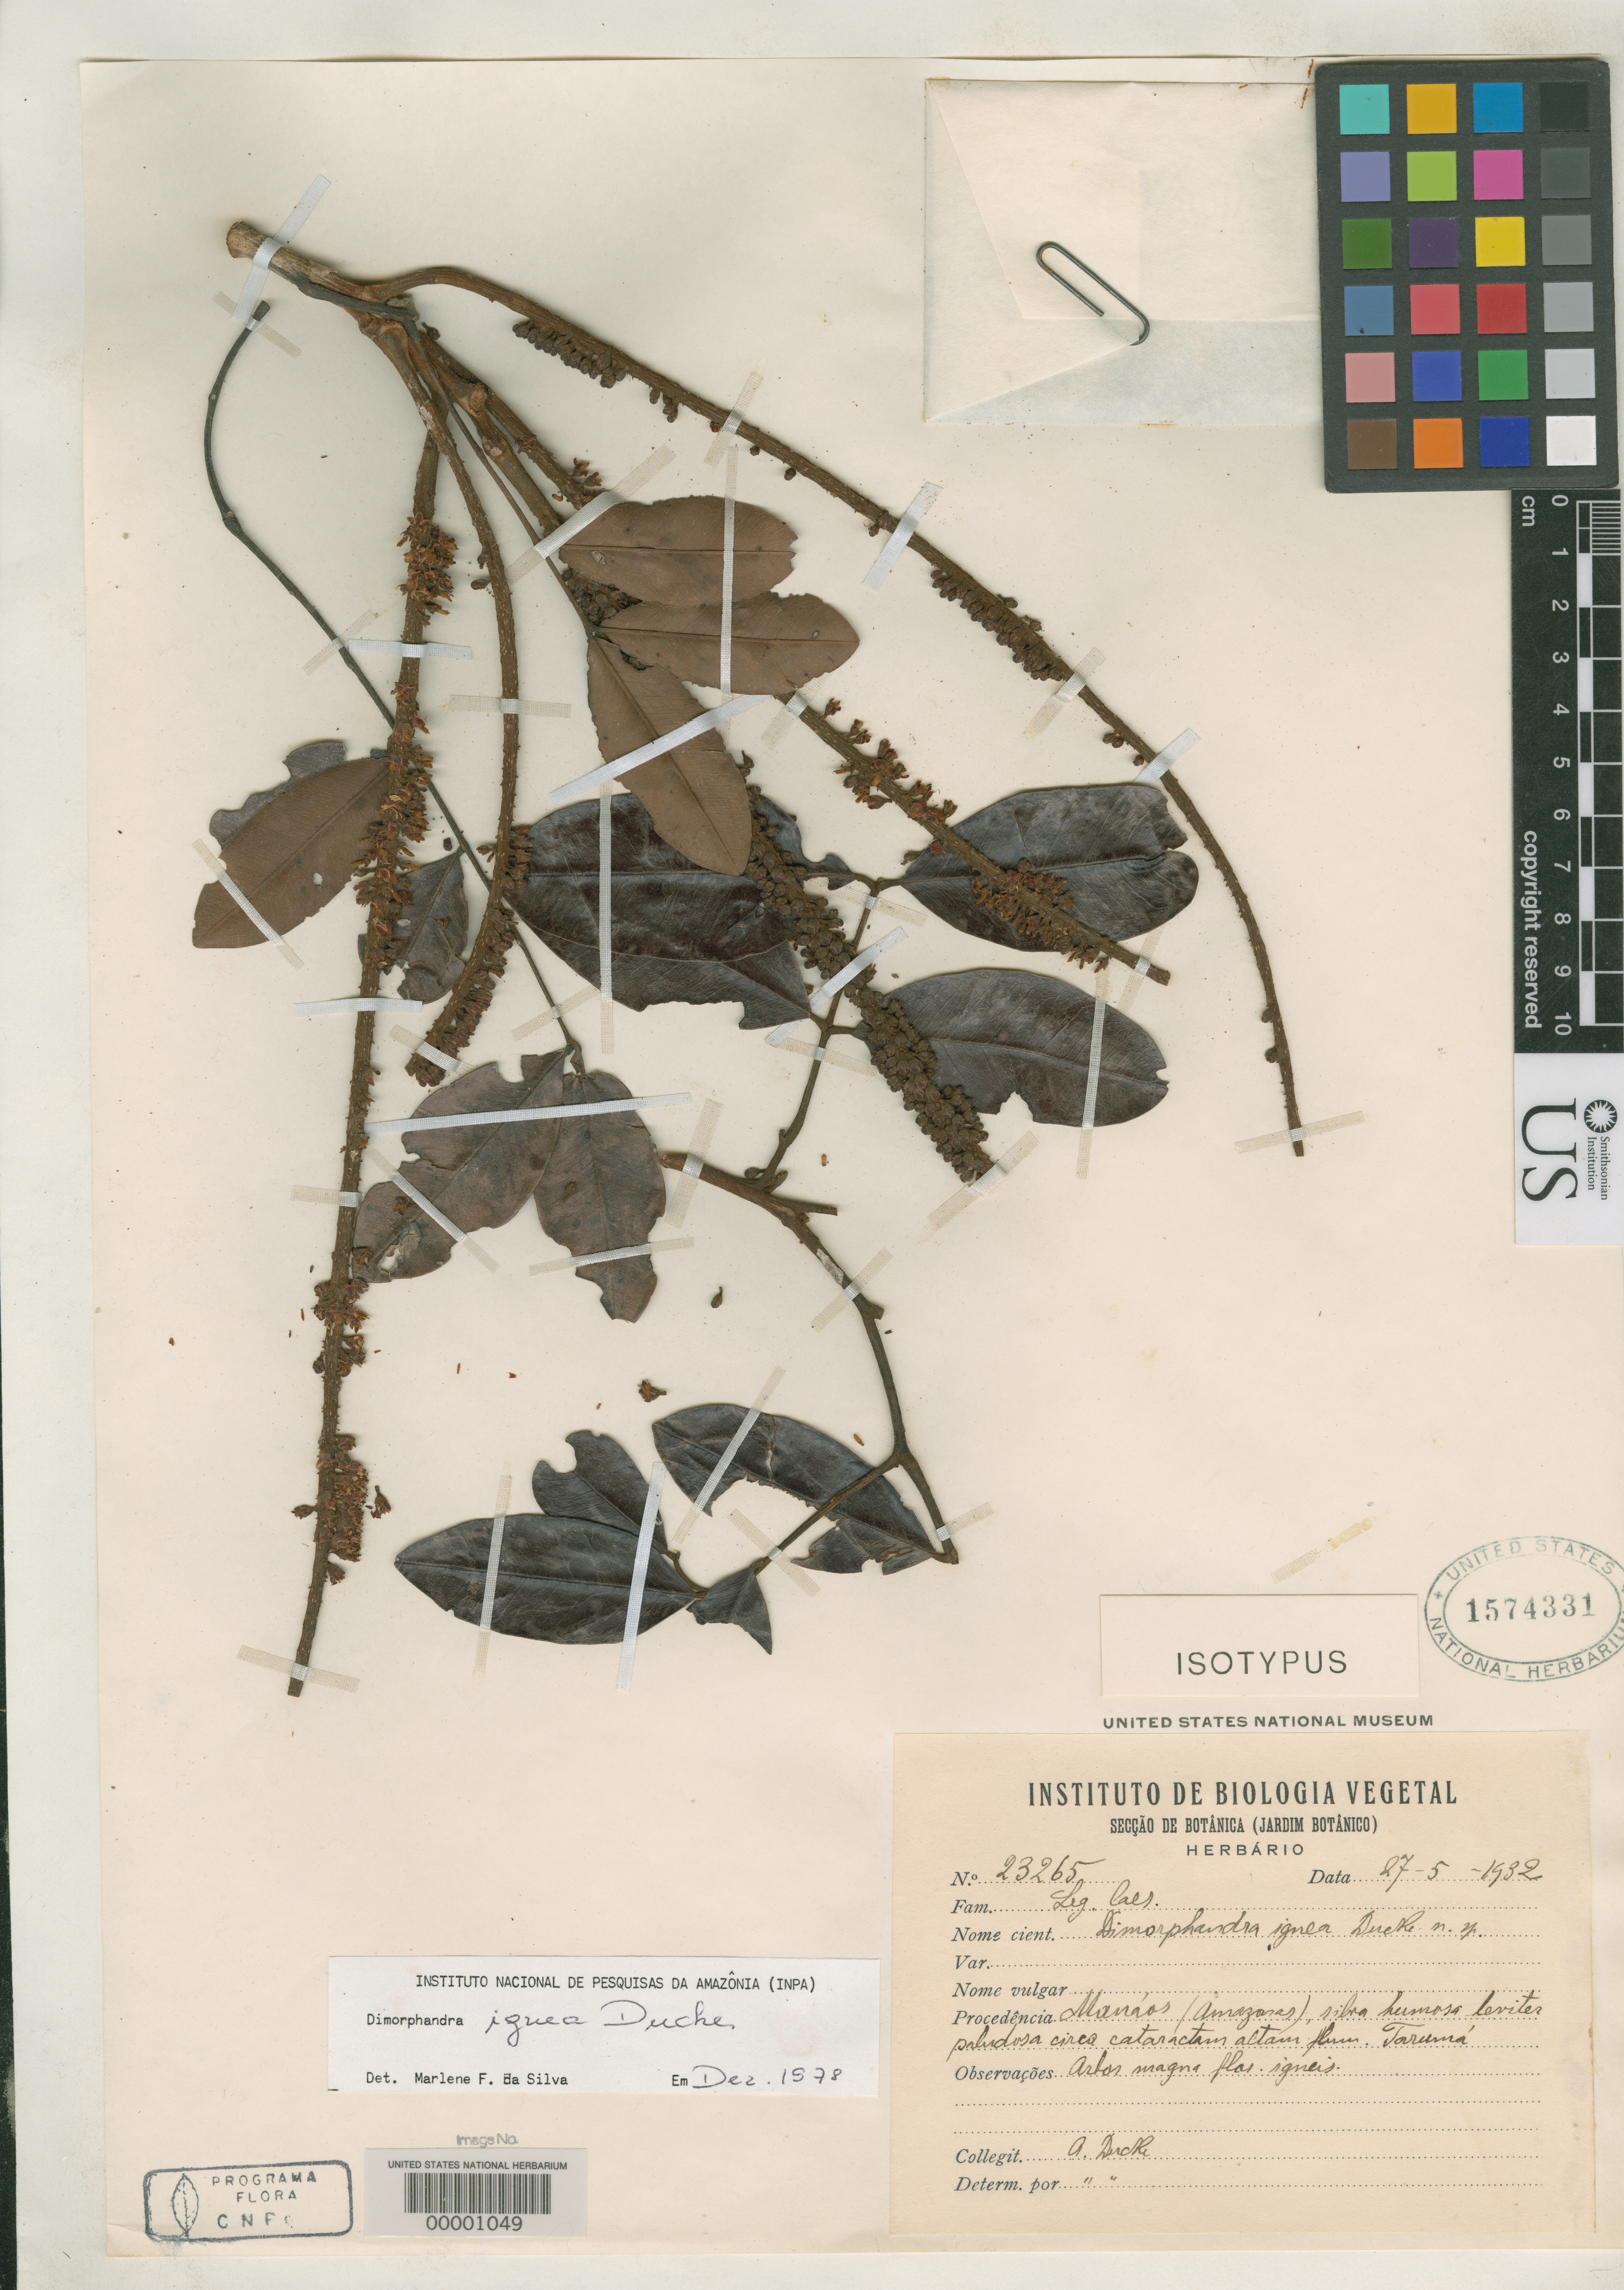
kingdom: Plantae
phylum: Tracheophyta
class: Magnoliopsida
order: Fabales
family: Fabaceae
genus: Dimorphandra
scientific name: Dimorphandra ignea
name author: Ducke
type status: Isotype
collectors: A. Ducke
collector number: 23265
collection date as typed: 27 May 1932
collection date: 1932-05-27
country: Brazil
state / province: Amazonas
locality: Near Manaus.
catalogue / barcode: US 1574331